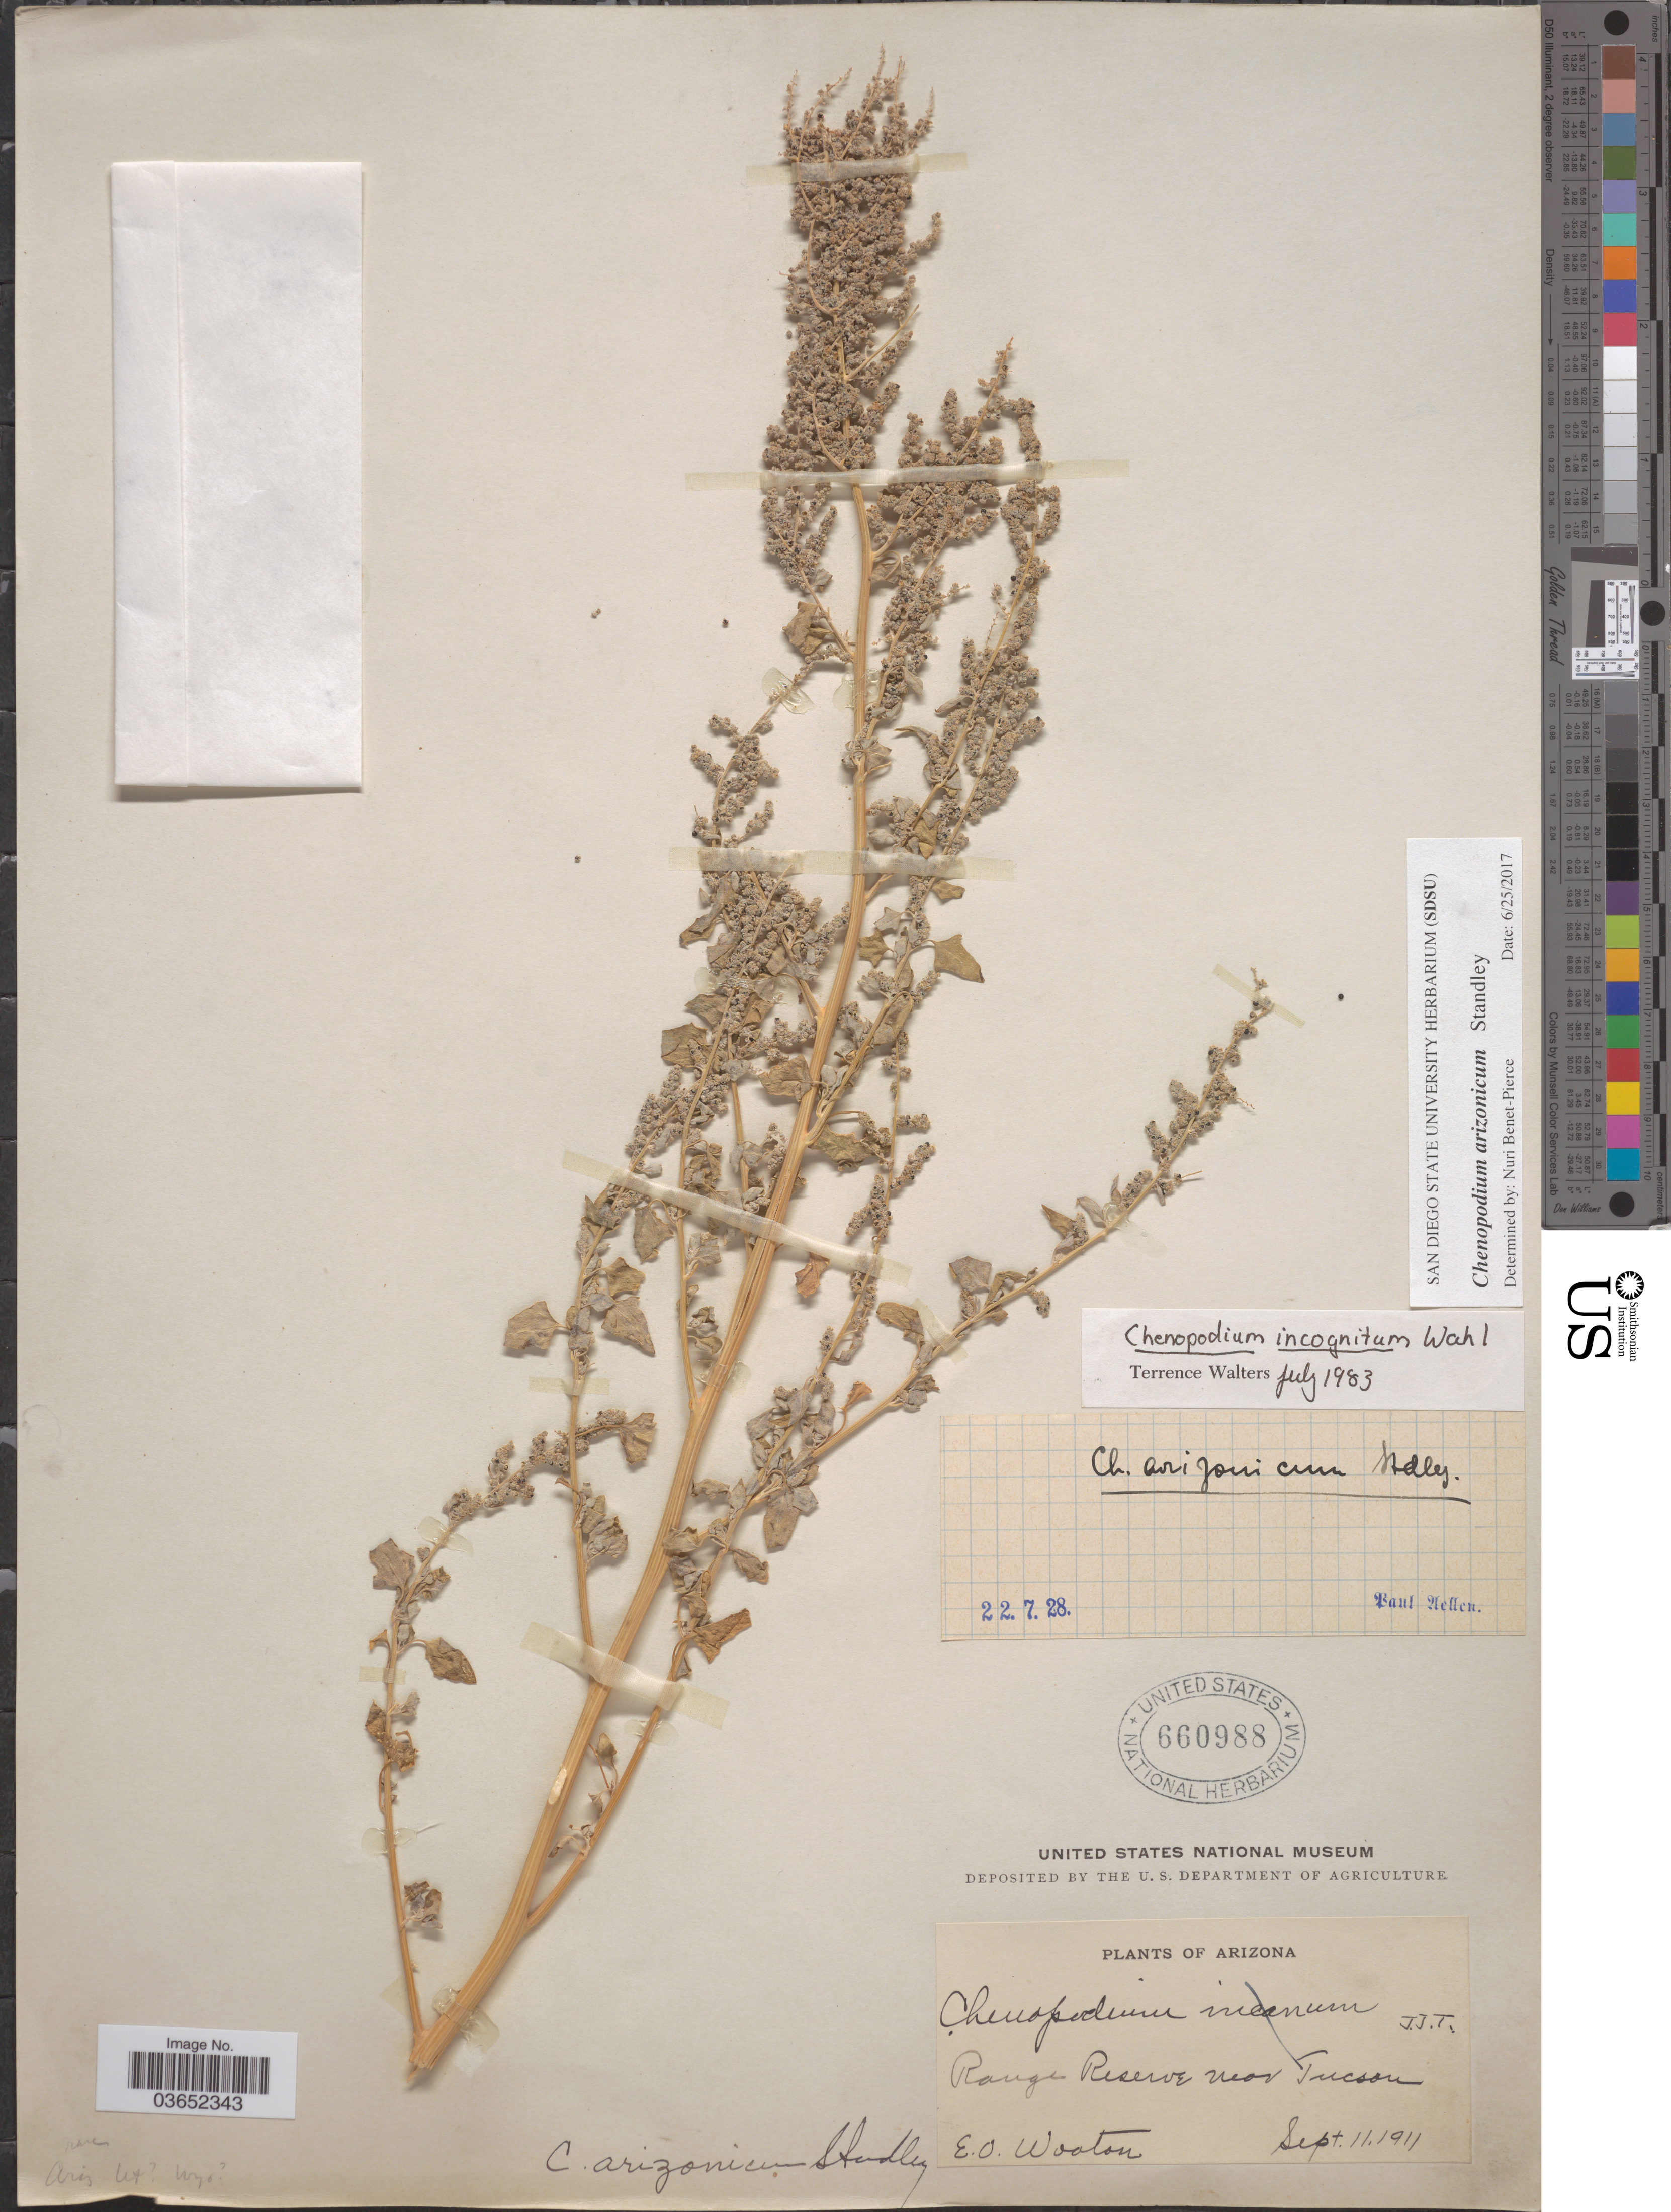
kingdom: Plantae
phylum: Tracheophyta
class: Magnoliopsida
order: Caryophyllales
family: Amaranthaceae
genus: Chenopodium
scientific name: Chenopodium arizonicum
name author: Standl.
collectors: E. O. Wooton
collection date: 1911-09-11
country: United States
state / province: Arizona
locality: Range Reserve near Tucson.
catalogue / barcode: US 660988